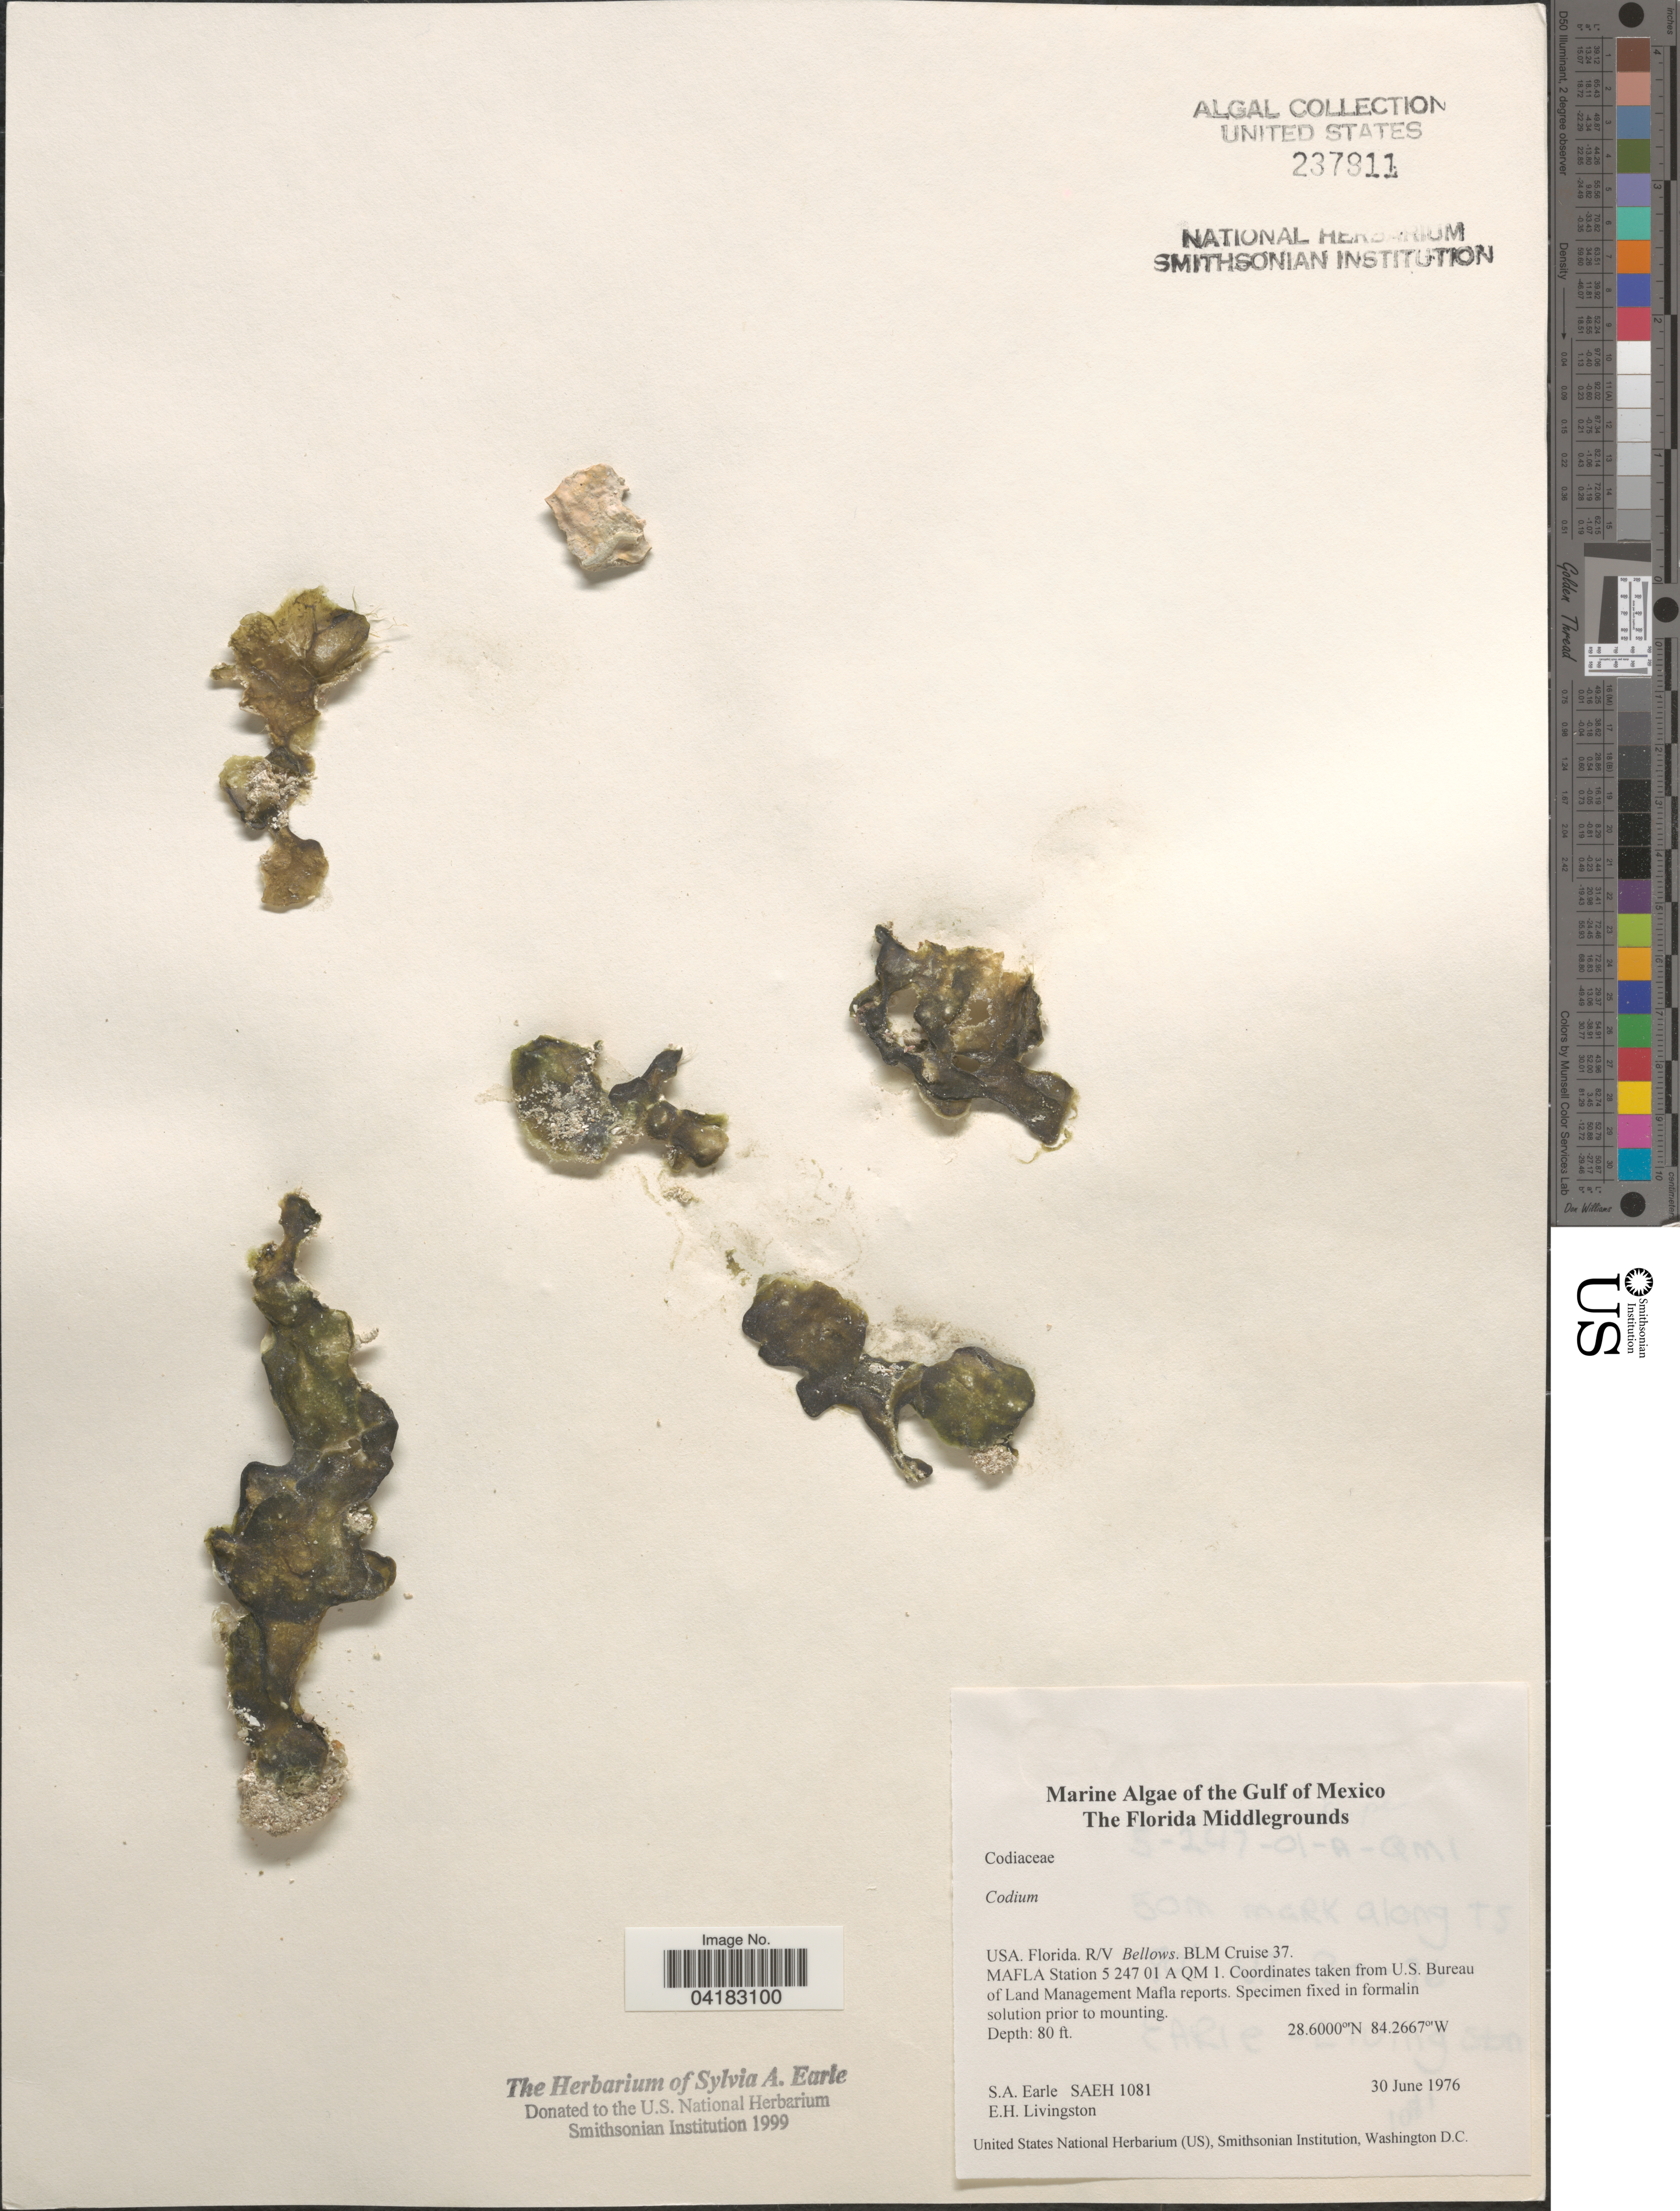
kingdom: Plantae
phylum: Chlorophyta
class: Ulvophyceae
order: Bryopsidales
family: Codiaceae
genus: Codium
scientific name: Codium sp.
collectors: S. A. Earle & E. Livingston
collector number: SAEH1081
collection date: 1976-06-30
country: United States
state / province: Florida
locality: Gulf of Mexico. The Florida Middlegrounds. R/V Bellows. BLM Cruise 37. MAFLA Station 5 247 01 A QM 1.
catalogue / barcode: US 237911